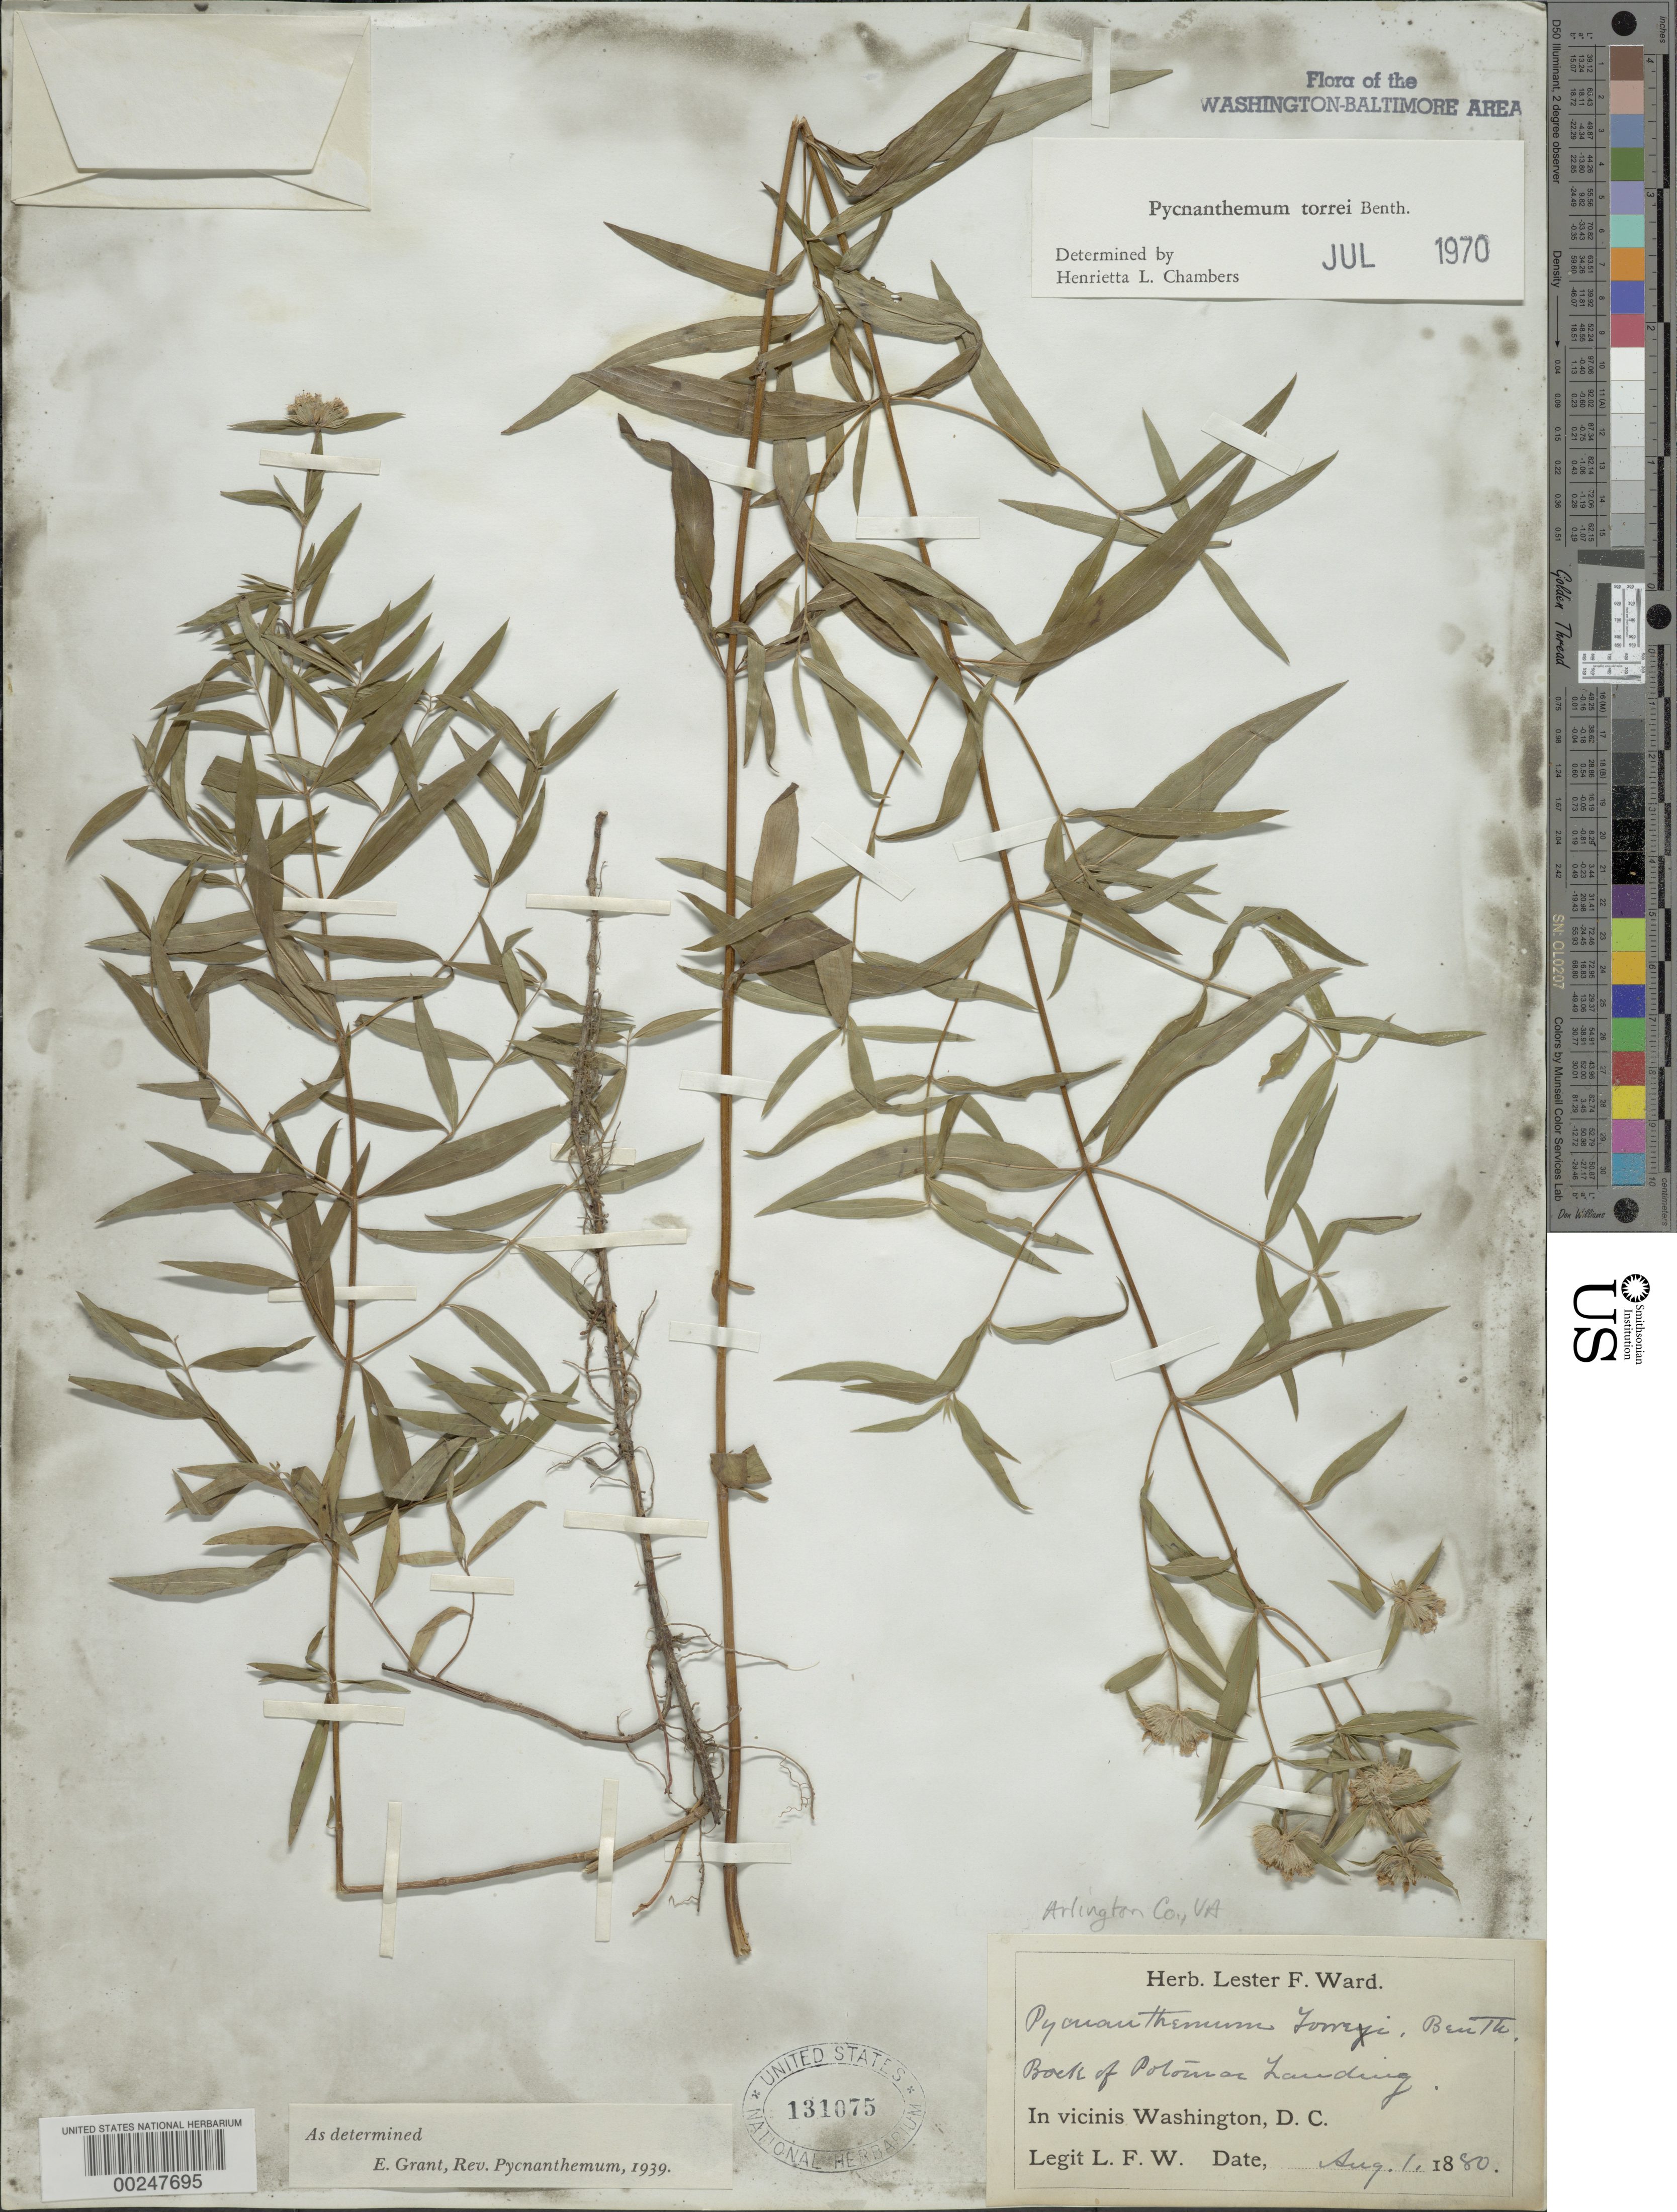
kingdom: Plantae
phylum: Tracheophyta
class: Magnoliopsida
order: Lamiales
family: Lamiaceae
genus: Pycnanthemum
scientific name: Pycnanthemum torreyi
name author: Benth.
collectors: L. F. Ward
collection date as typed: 01 Aug 1880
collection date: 1880-08-01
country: United States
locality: Potomac Landing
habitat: On a rock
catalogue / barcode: US 131075